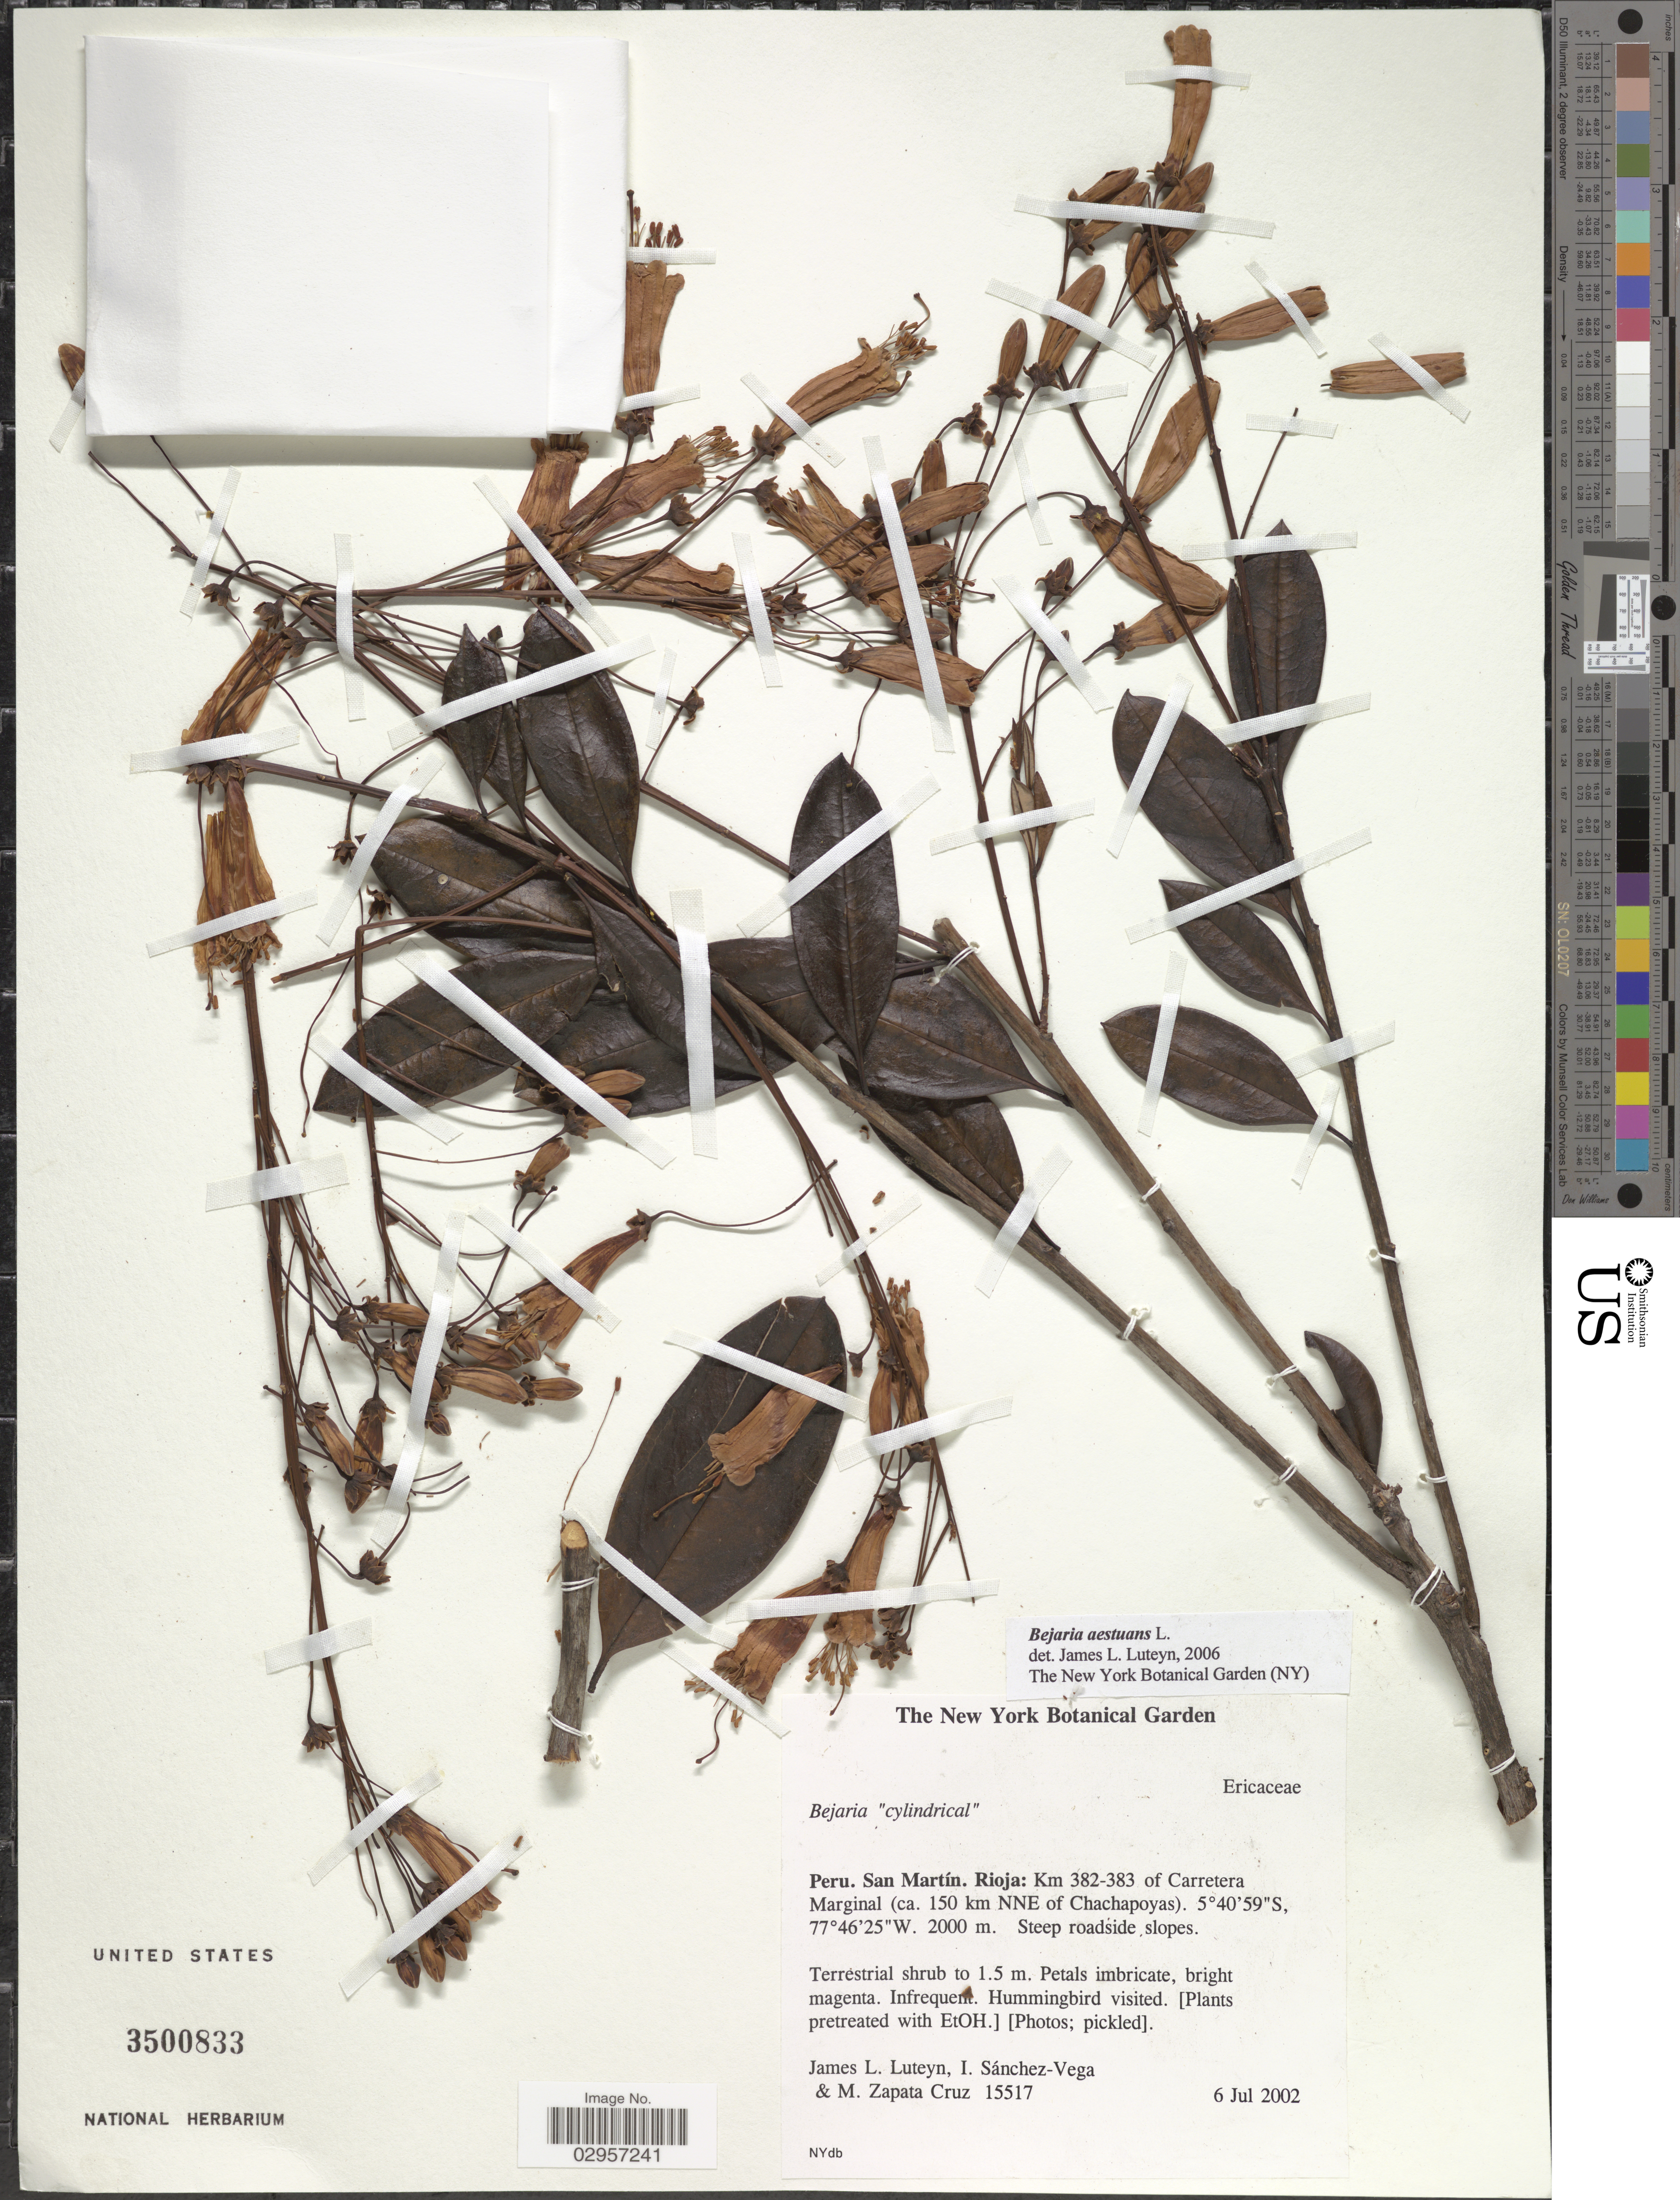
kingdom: Plantae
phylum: Tracheophyta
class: Magnoliopsida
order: Ericales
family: Ericaceae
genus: Befaria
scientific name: Befaria aestuans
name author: Mutis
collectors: J. L. Luteyn, I. Sánchez-Vega & M. Zapata Cruz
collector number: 15517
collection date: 2002-07-06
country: Peru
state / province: San Martín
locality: San Martín. Rioja: Km 382-383 of Carretera Marginal (ca. 150 km NNE of Chachapoyas).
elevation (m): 2000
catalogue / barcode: US 3500833